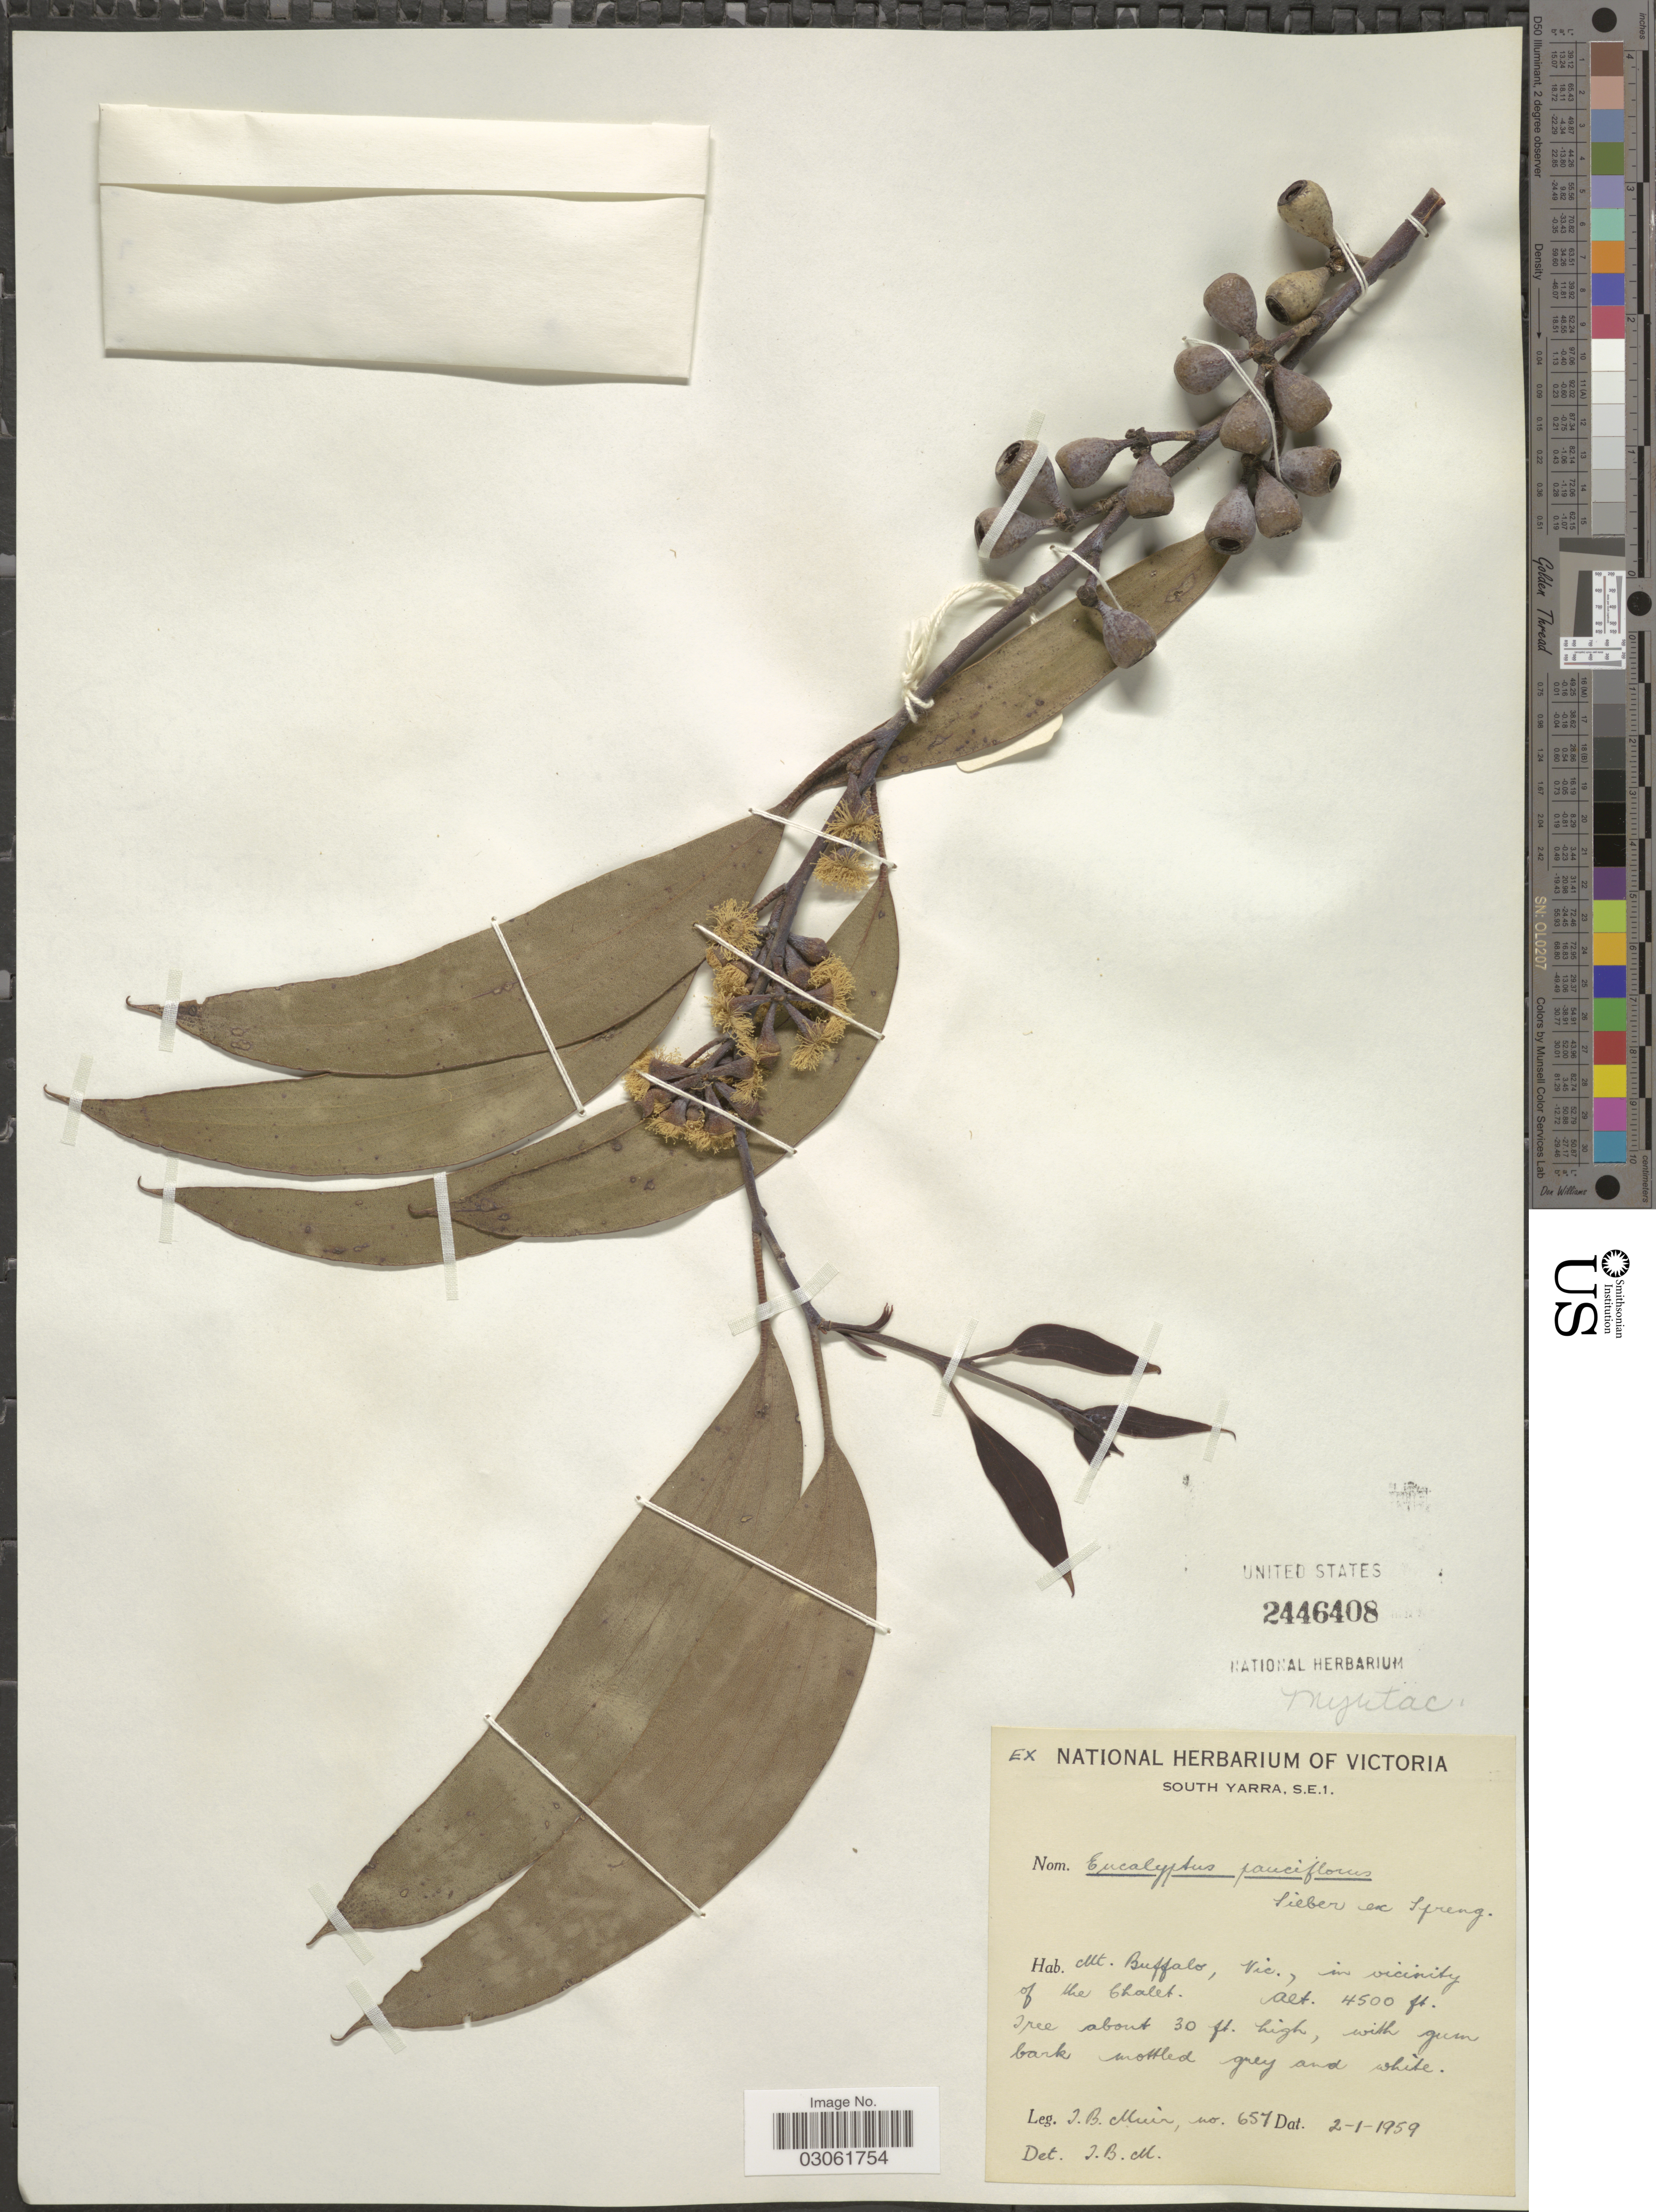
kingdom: Plantae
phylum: Tracheophyta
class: Magnoliopsida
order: Myrtales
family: Myrtaceae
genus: Eucalyptus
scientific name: Eucalyptus pauciflora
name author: Sieber ex Spreng.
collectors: J. Muir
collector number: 657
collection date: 1959-01-02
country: Australia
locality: Mt. Buffalo, Vic., in vicinity of the Chalet.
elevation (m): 1372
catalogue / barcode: US 2446408